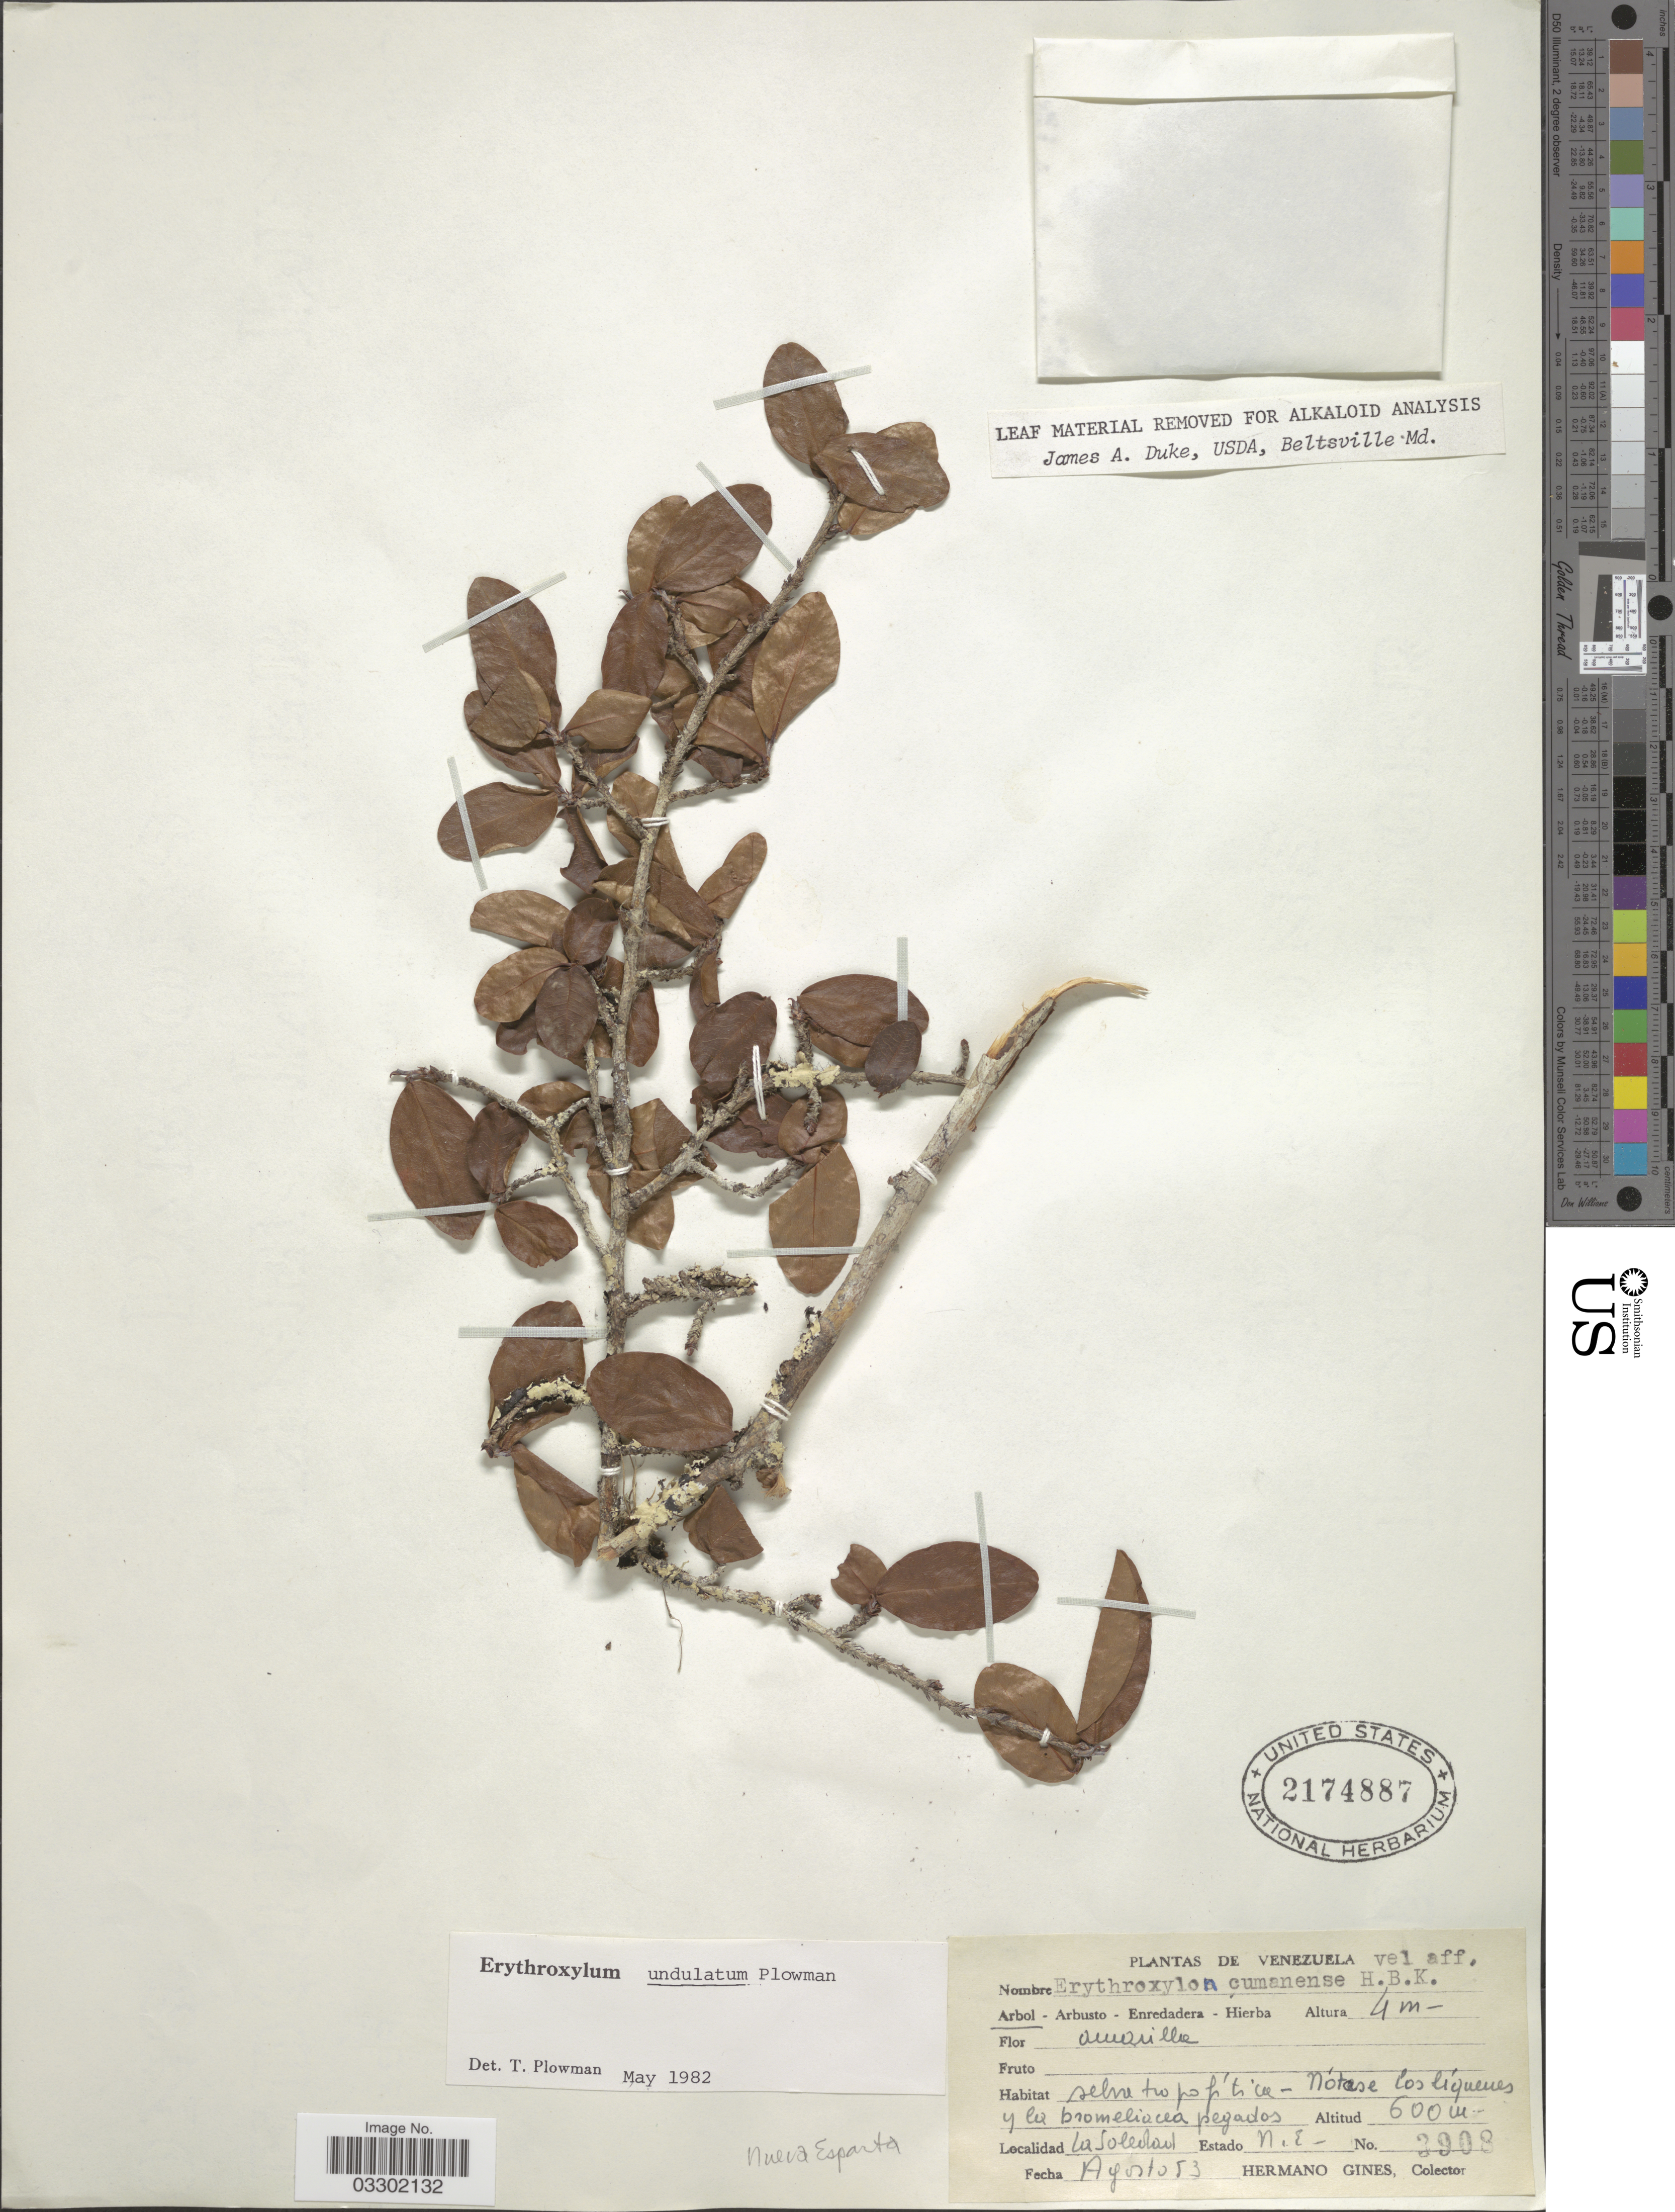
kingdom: Plantae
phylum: Tracheophyta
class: Magnoliopsida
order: Malpighiales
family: Erythroxylaceae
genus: Erythroxylum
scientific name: Erythroxylum undulatum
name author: Plowman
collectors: Bro. Gines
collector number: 3908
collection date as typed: Transcribed d/m/y: /8/53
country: Venezuela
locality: La Soledad, Estado N.E.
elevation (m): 600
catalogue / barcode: US 2174887